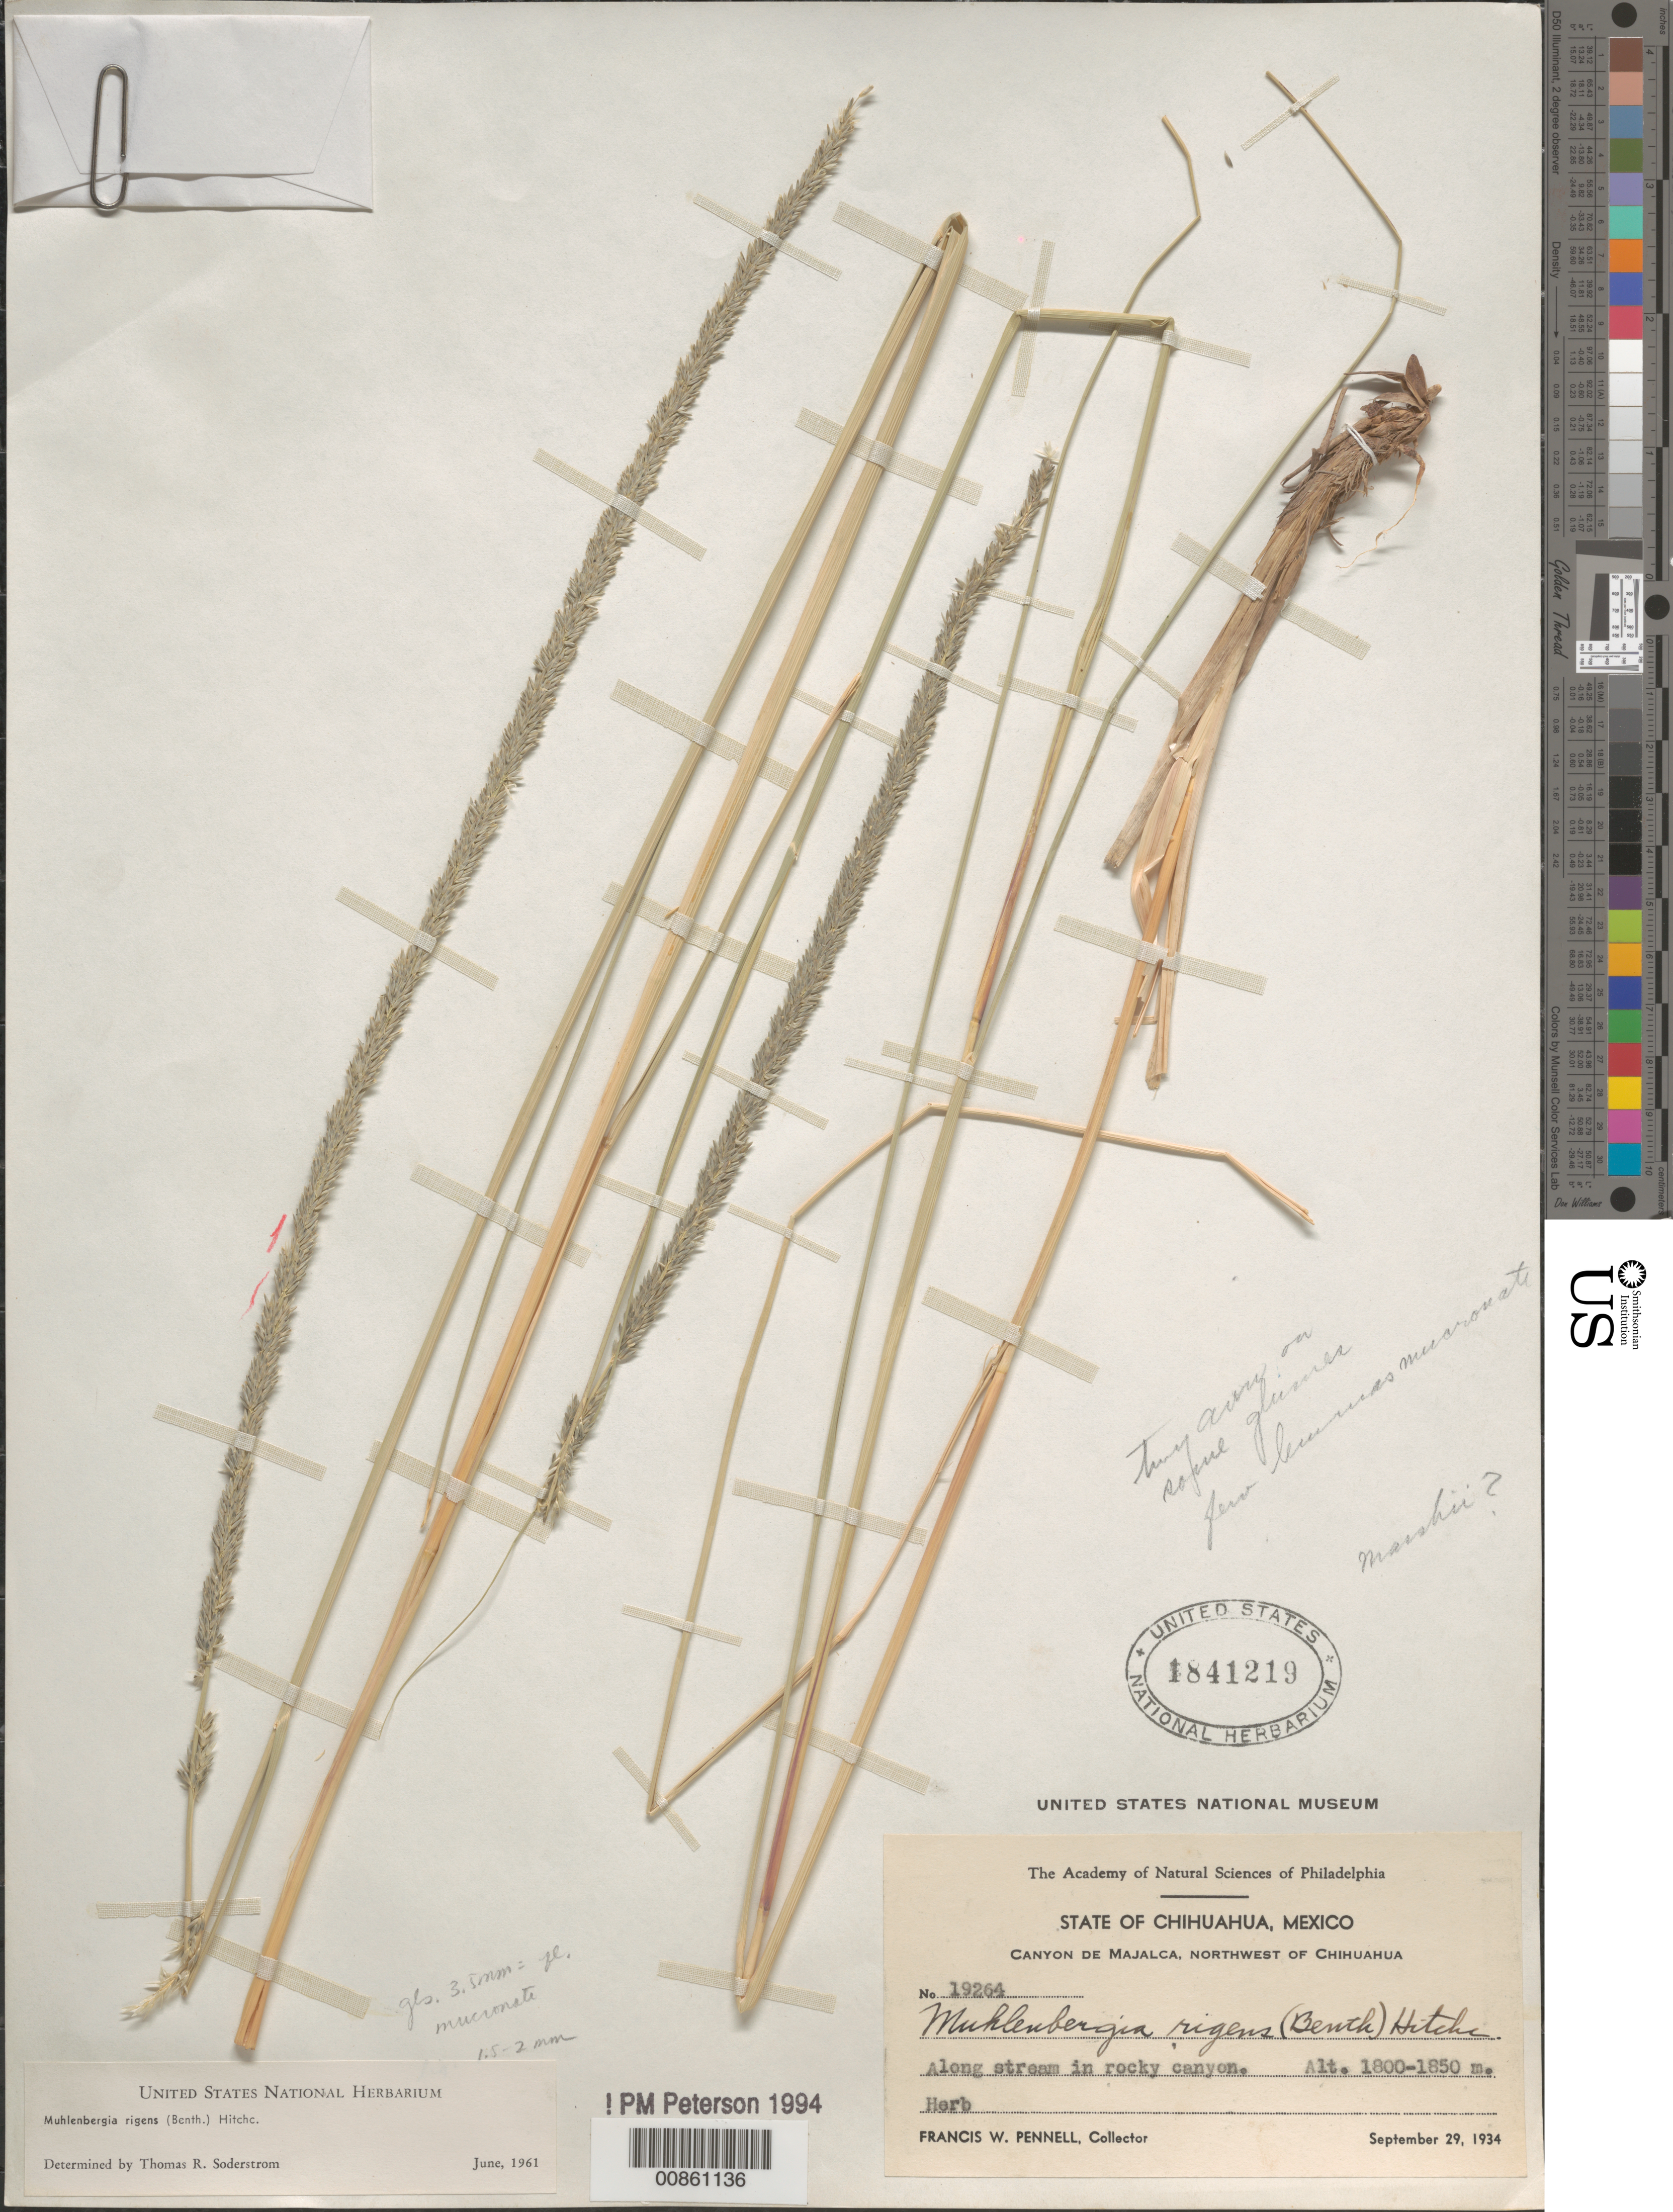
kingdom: Plantae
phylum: Tracheophyta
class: Liliopsida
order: Poales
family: Poaceae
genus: Muhlenbergia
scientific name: Muhlenbergia rigens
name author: (Benth.) Hitchc.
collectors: F. W. Pennell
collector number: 19264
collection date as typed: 29 Sep 1934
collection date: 1934-09-29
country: Mexico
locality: Canyon de Majalca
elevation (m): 1850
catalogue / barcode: US 1841219